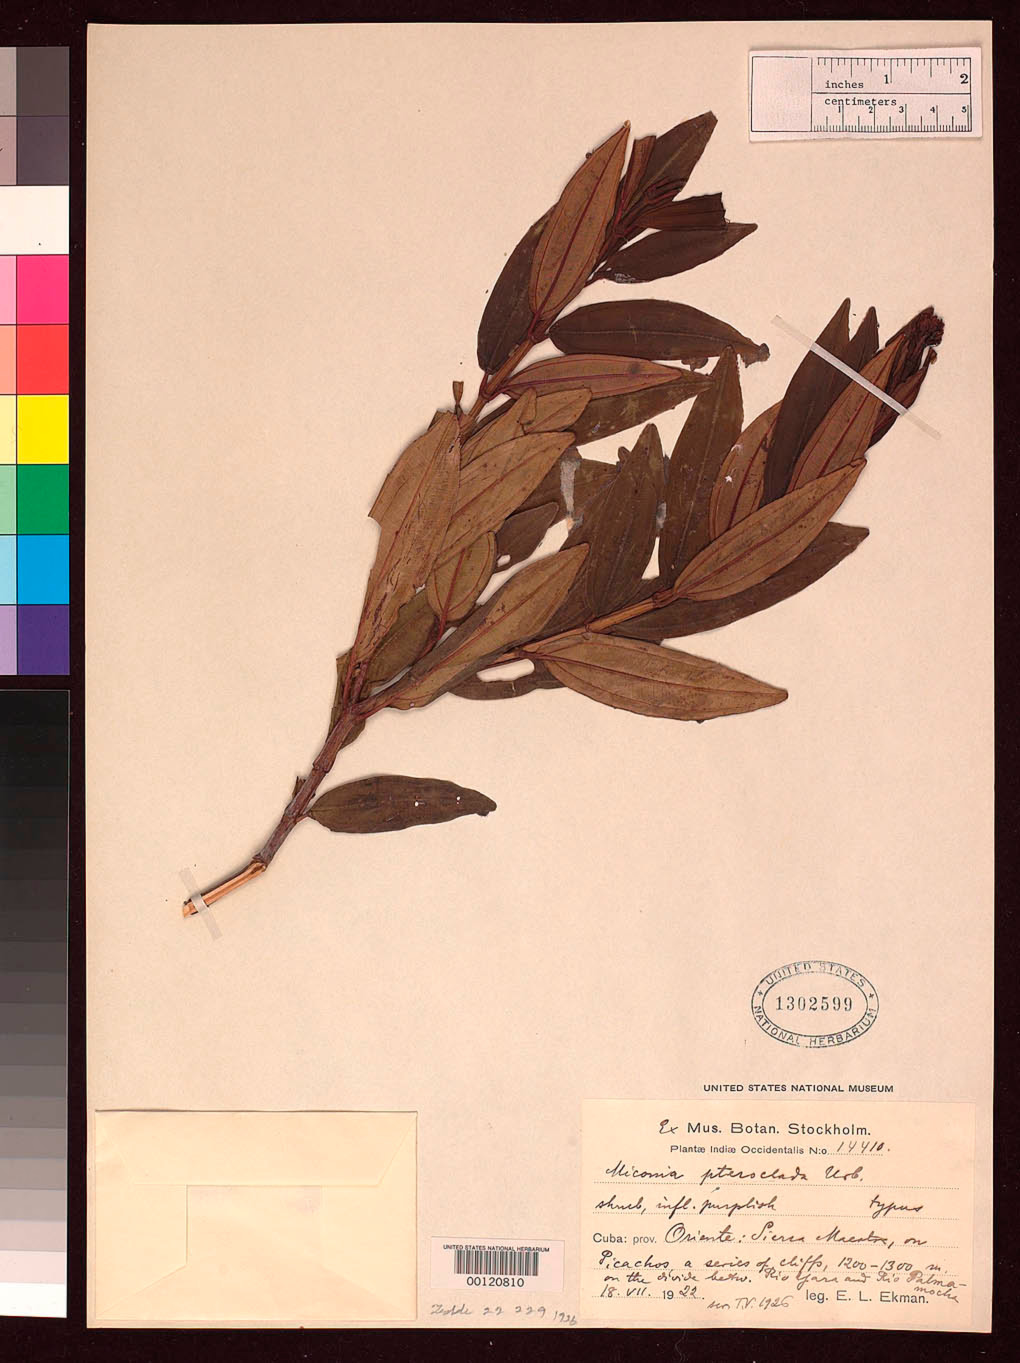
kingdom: Plantae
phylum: Tracheophyta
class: Magnoliopsida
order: Myrtales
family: Melastomataceae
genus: Miconia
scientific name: Miconia pteroclada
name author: Urb.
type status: Isotype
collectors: E. L. Ekman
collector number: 14410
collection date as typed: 18 Jul 1922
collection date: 1922-07-18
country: Cuba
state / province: Oriente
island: Greater Antilles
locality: Sierra Maestra between Rio Yara & Rio Palmanocha.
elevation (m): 1200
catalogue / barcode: US 1302599